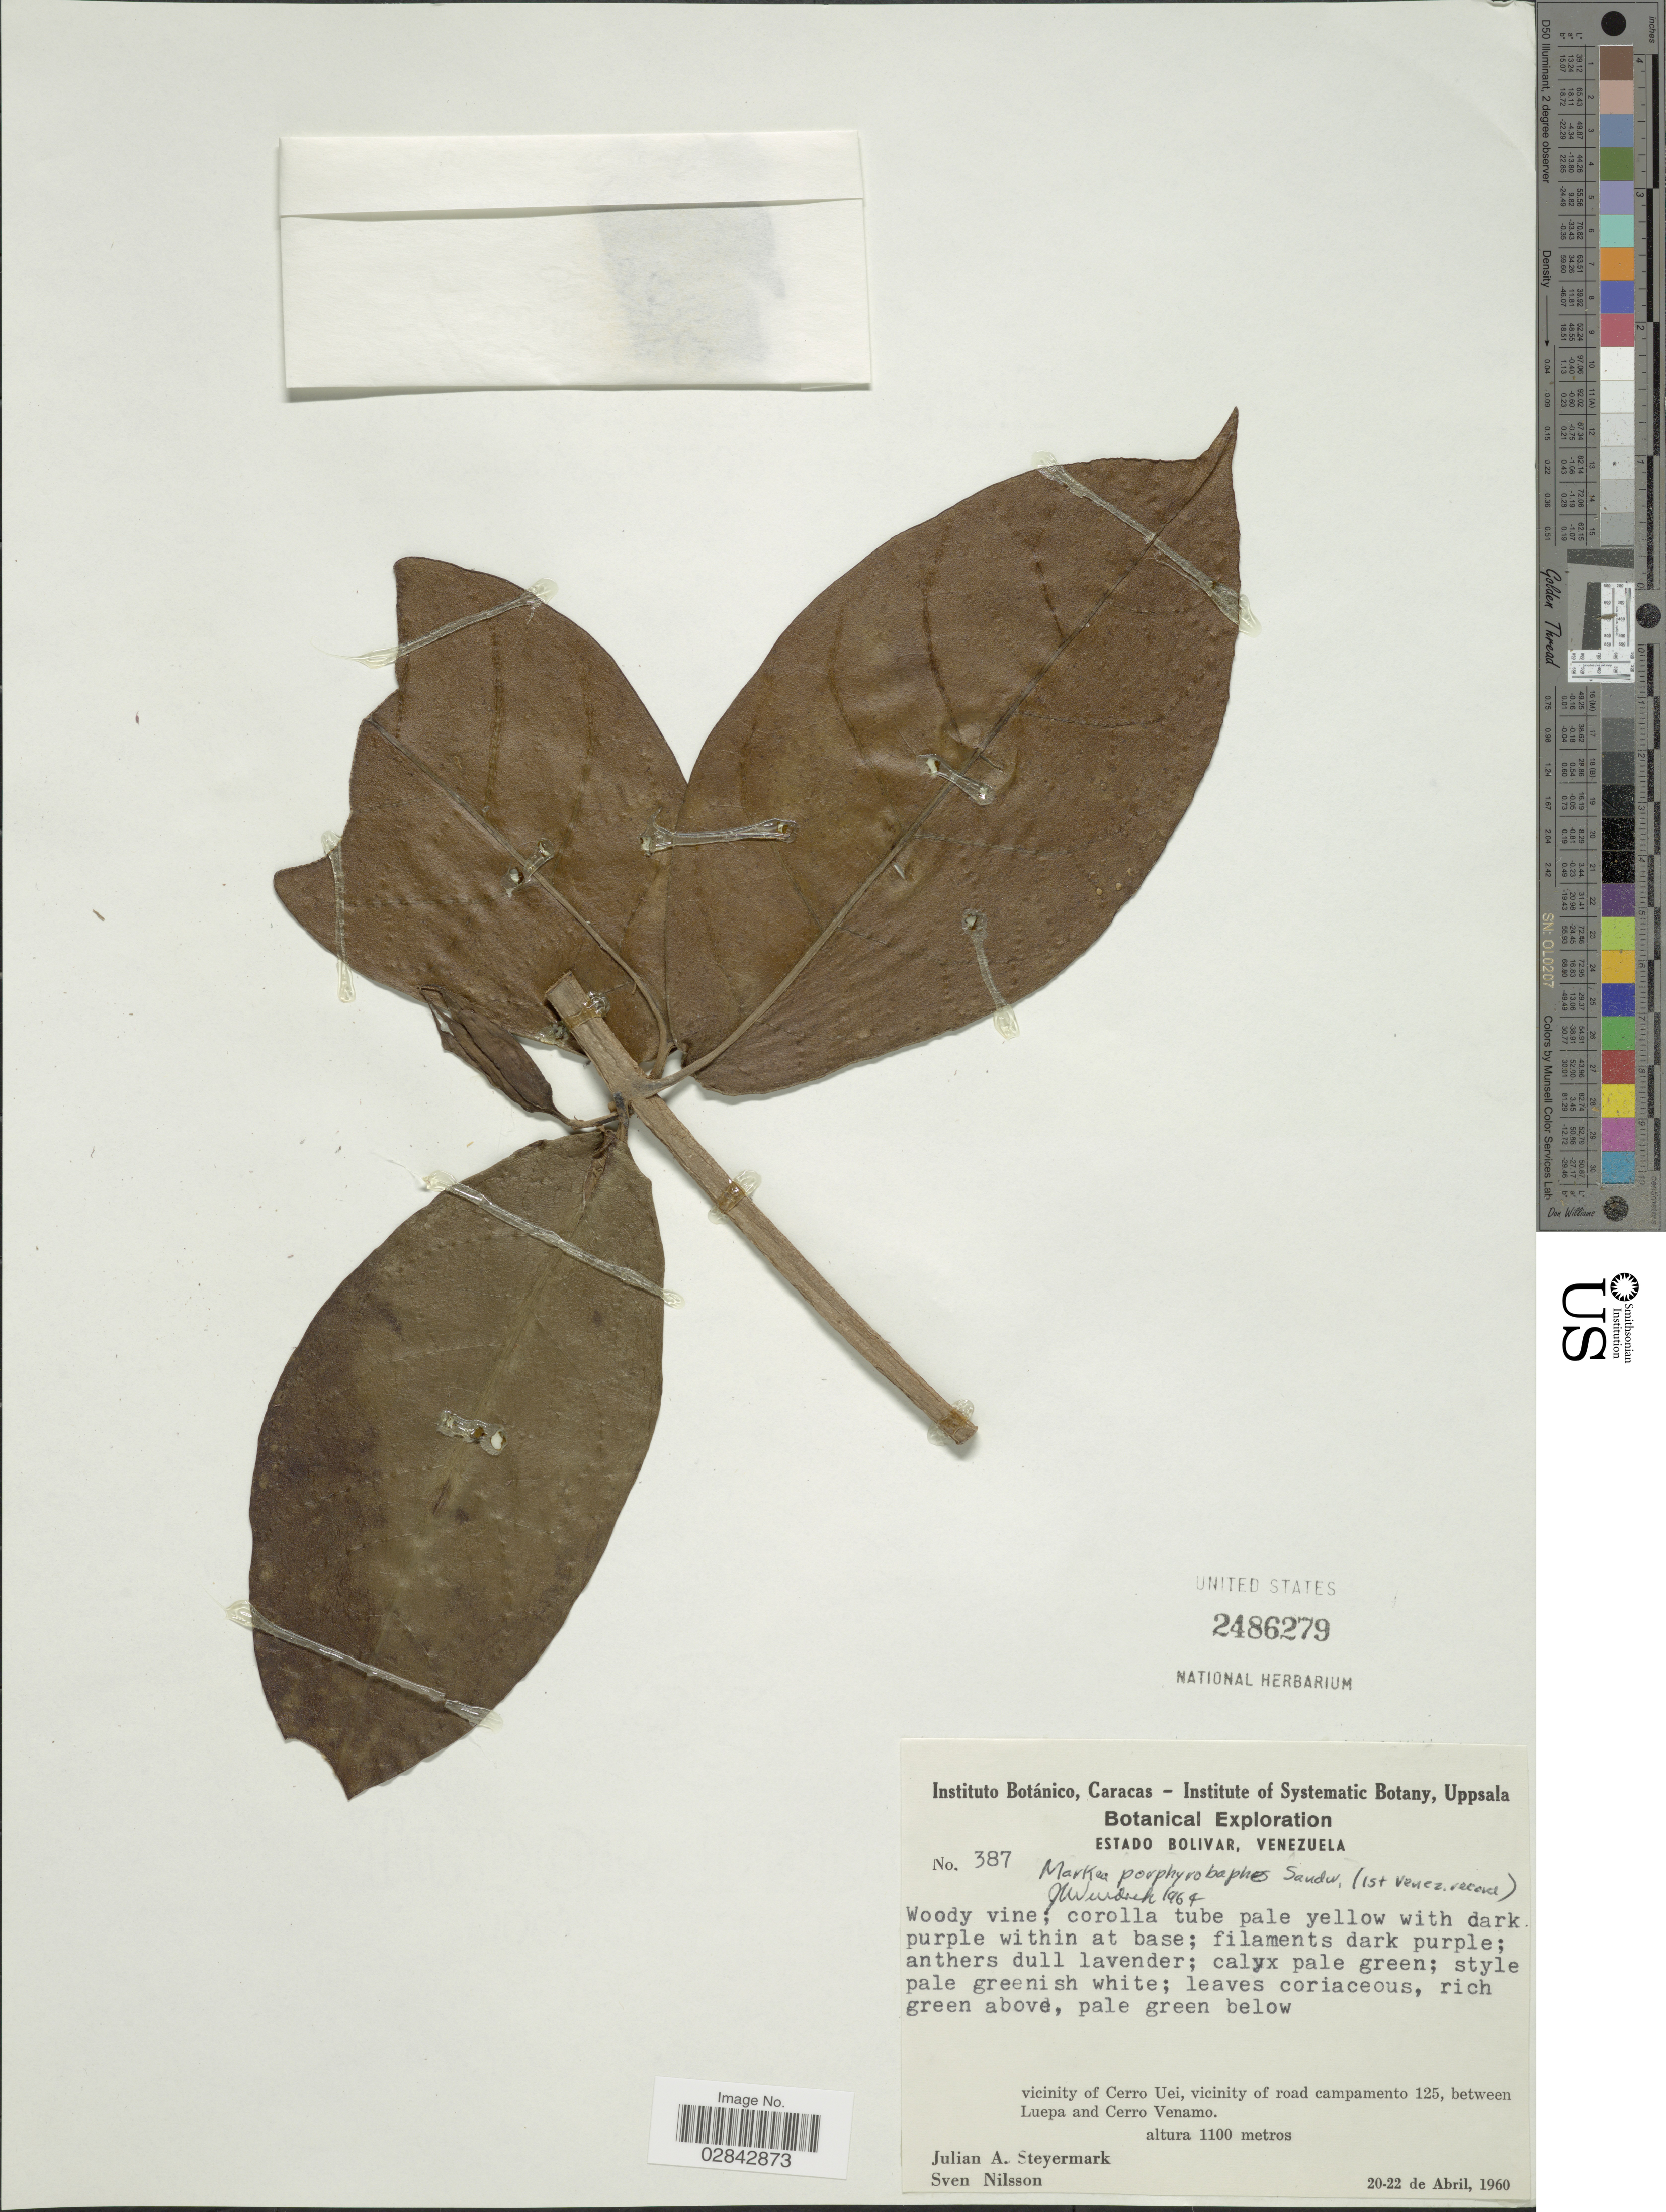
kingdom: Plantae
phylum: Tracheophyta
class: Magnoliopsida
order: Solanales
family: Solanaceae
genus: Markea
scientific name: Markea sessiliflora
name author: Ducke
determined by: Nee, Michael H.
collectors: J. Steyermark & Sv. Nilsson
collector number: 387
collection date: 1960-04-20/1960-04-22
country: Venezuela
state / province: Bolivar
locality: Vicinity of Cerro Uei, vicinity of road campamento 125, between Luepa and Cerro Venamo.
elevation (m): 1100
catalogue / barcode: US 2486279